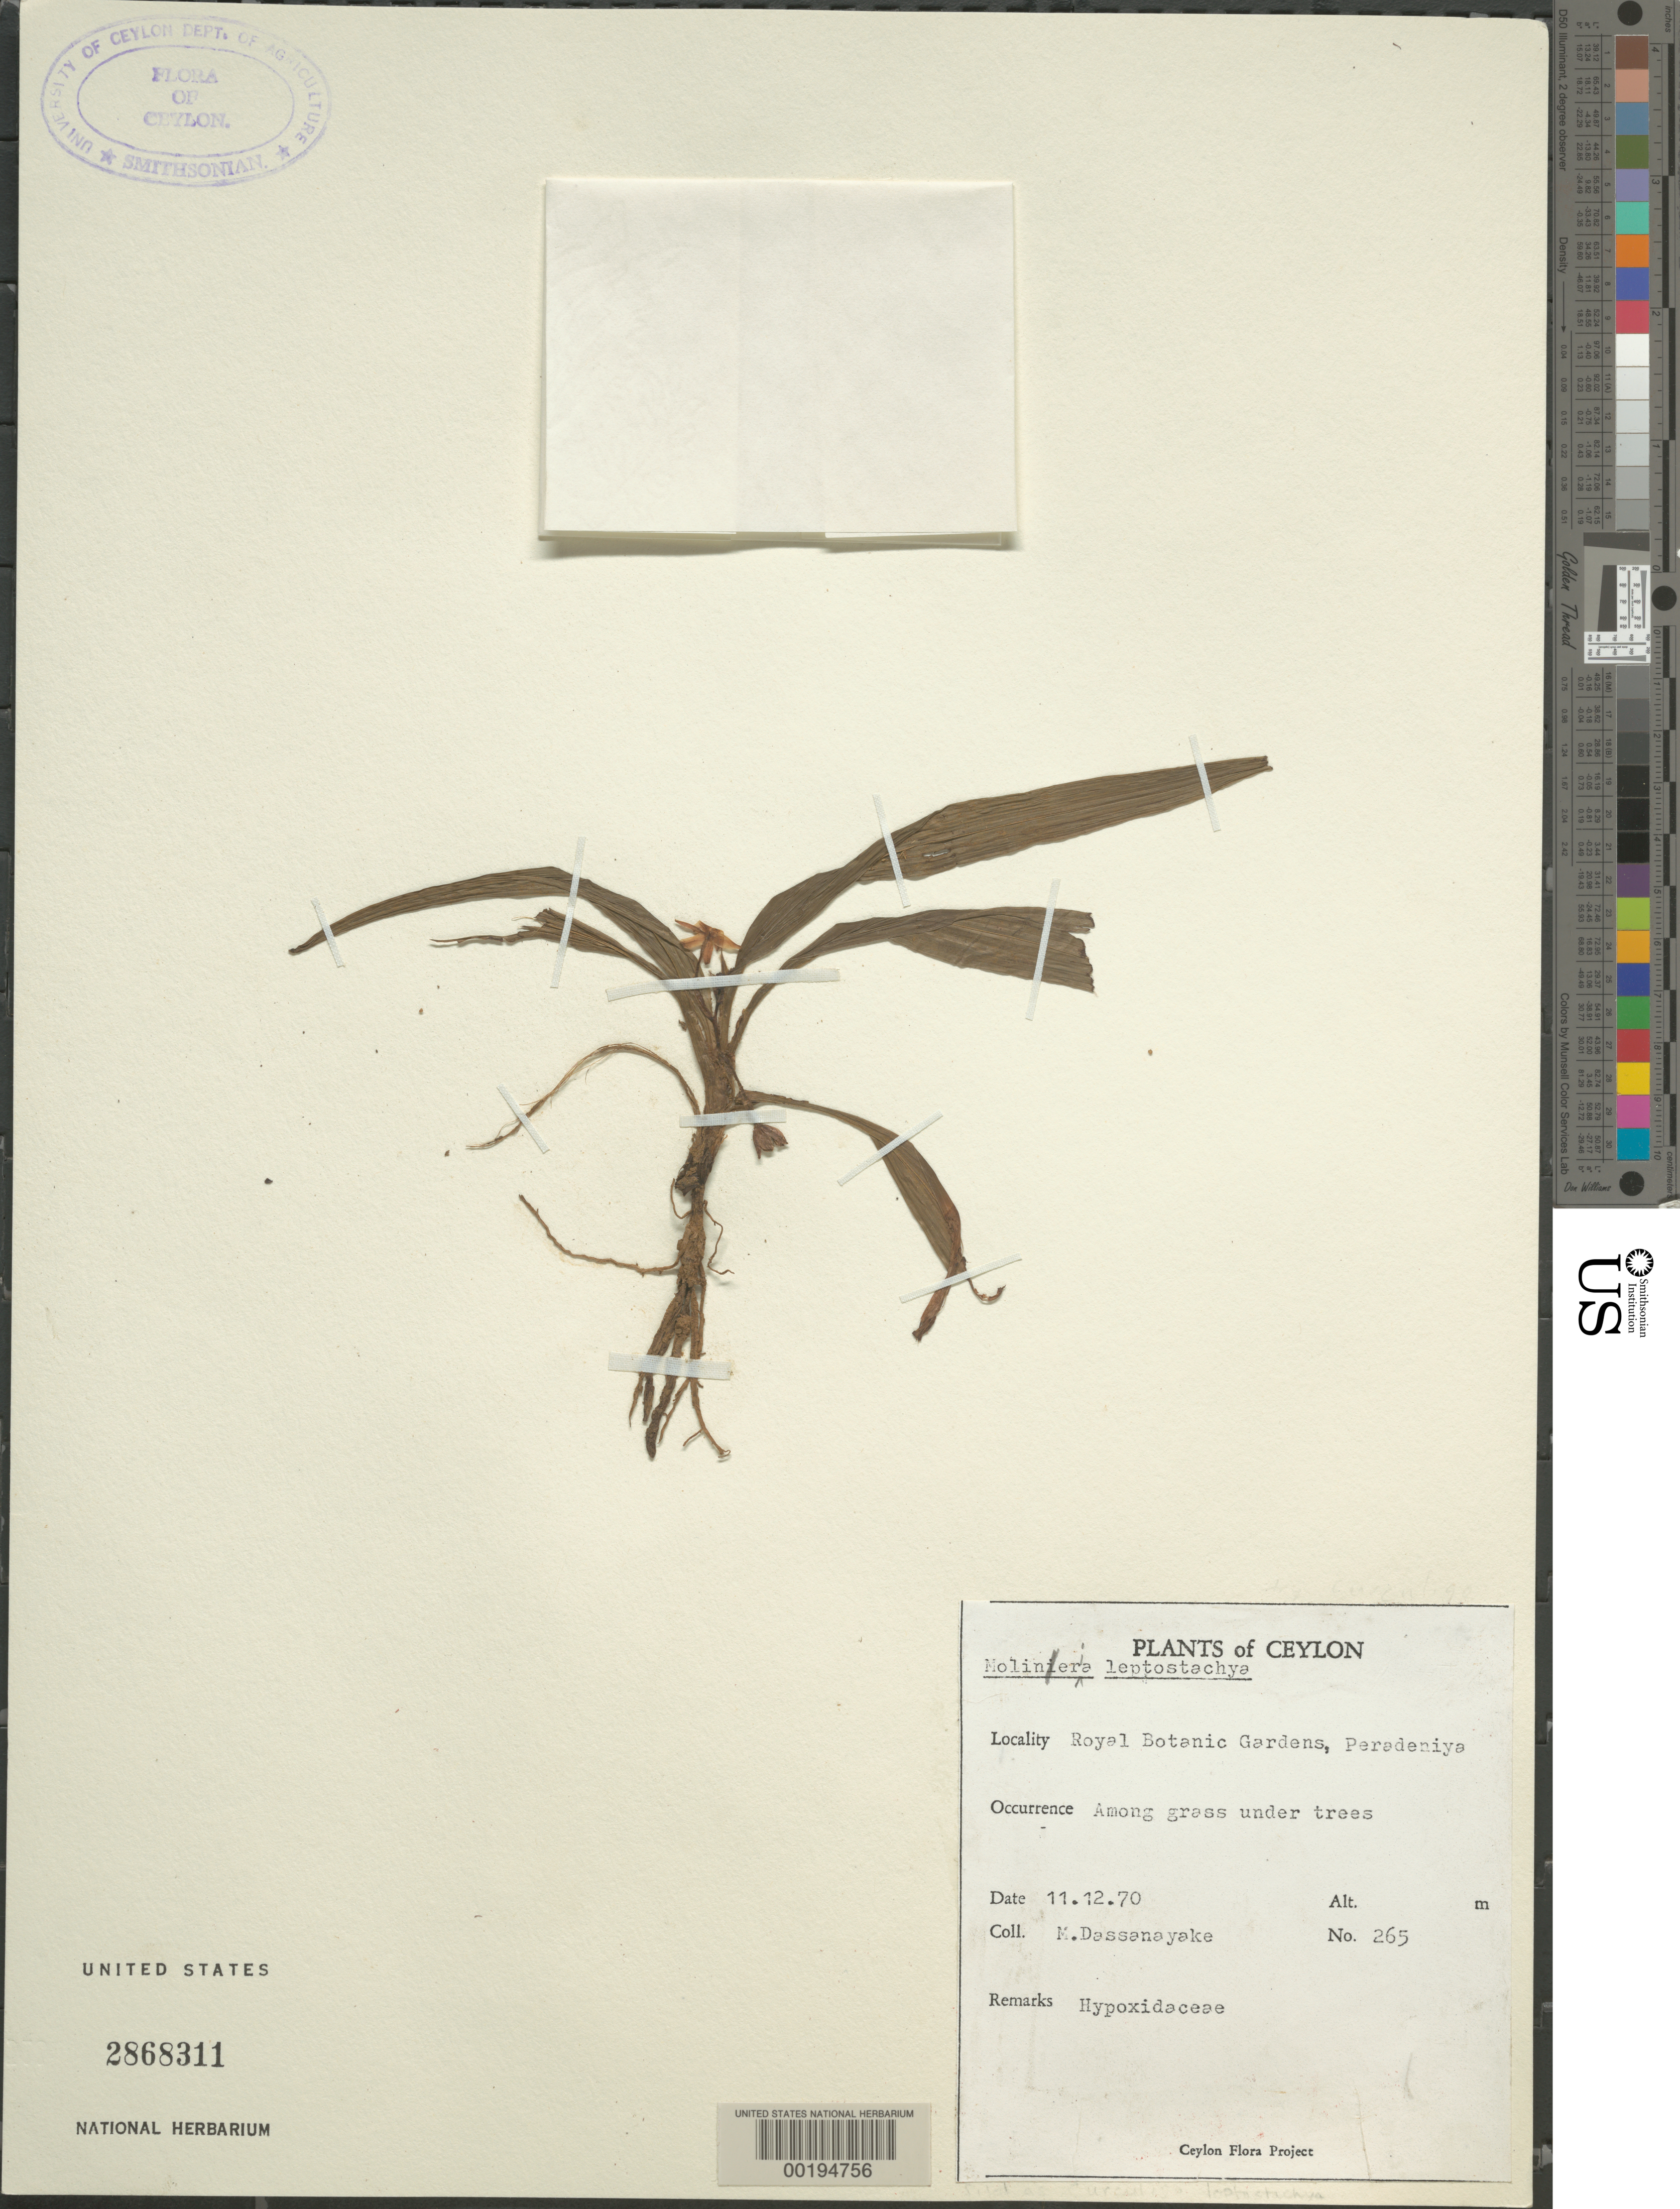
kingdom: Plantae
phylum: Tracheophyta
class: Liliopsida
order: Asparagales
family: Hypoxidaceae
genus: Curculigo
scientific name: Curculigo trichocarpa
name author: (Wight) Bennet & Raizada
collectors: M. Dassanayake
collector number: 265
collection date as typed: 11 Dec 1970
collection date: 1970-12-11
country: Sri Lanka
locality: Royal botanic gardens, peradeniya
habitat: Among grass under trees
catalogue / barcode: US 2868311